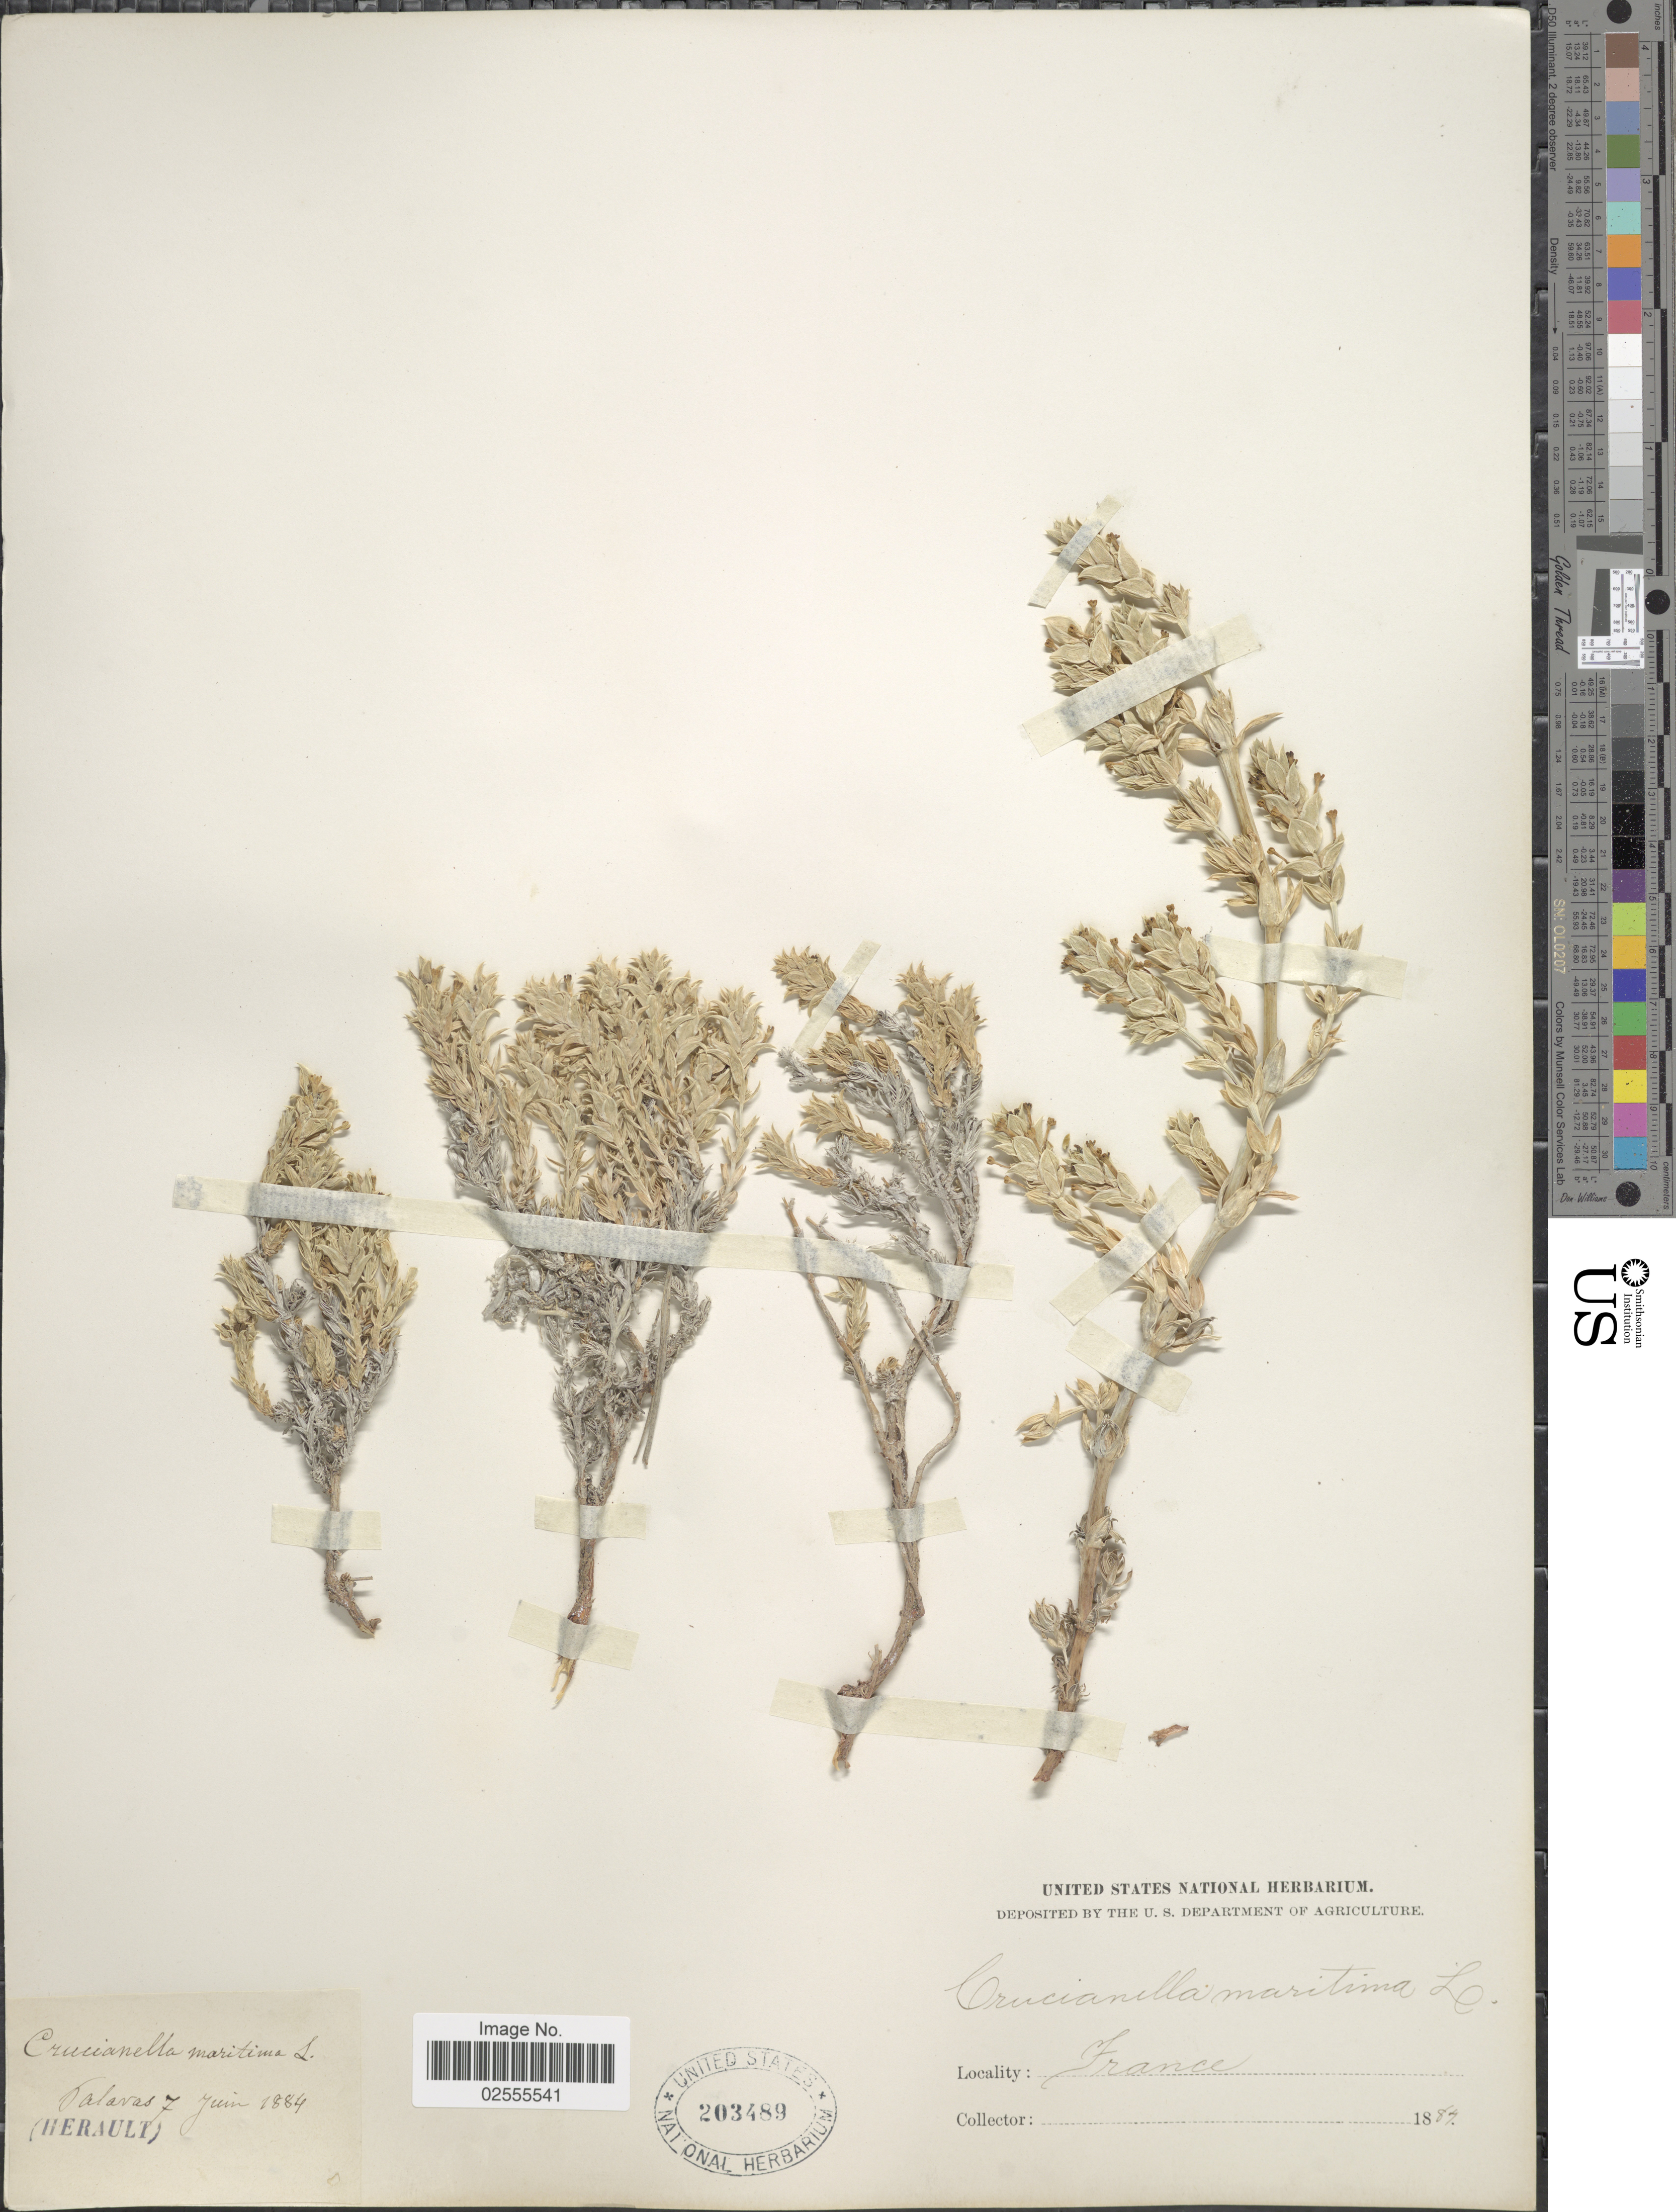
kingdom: Plantae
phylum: Tracheophyta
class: Magnoliopsida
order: Gentianales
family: Rubiaceae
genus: Crucianella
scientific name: Crucianella maritima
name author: L.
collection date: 1884-06-07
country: France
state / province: Occitanie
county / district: Hérault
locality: Palavas [unsure placement], (Herault).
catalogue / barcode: US 203489